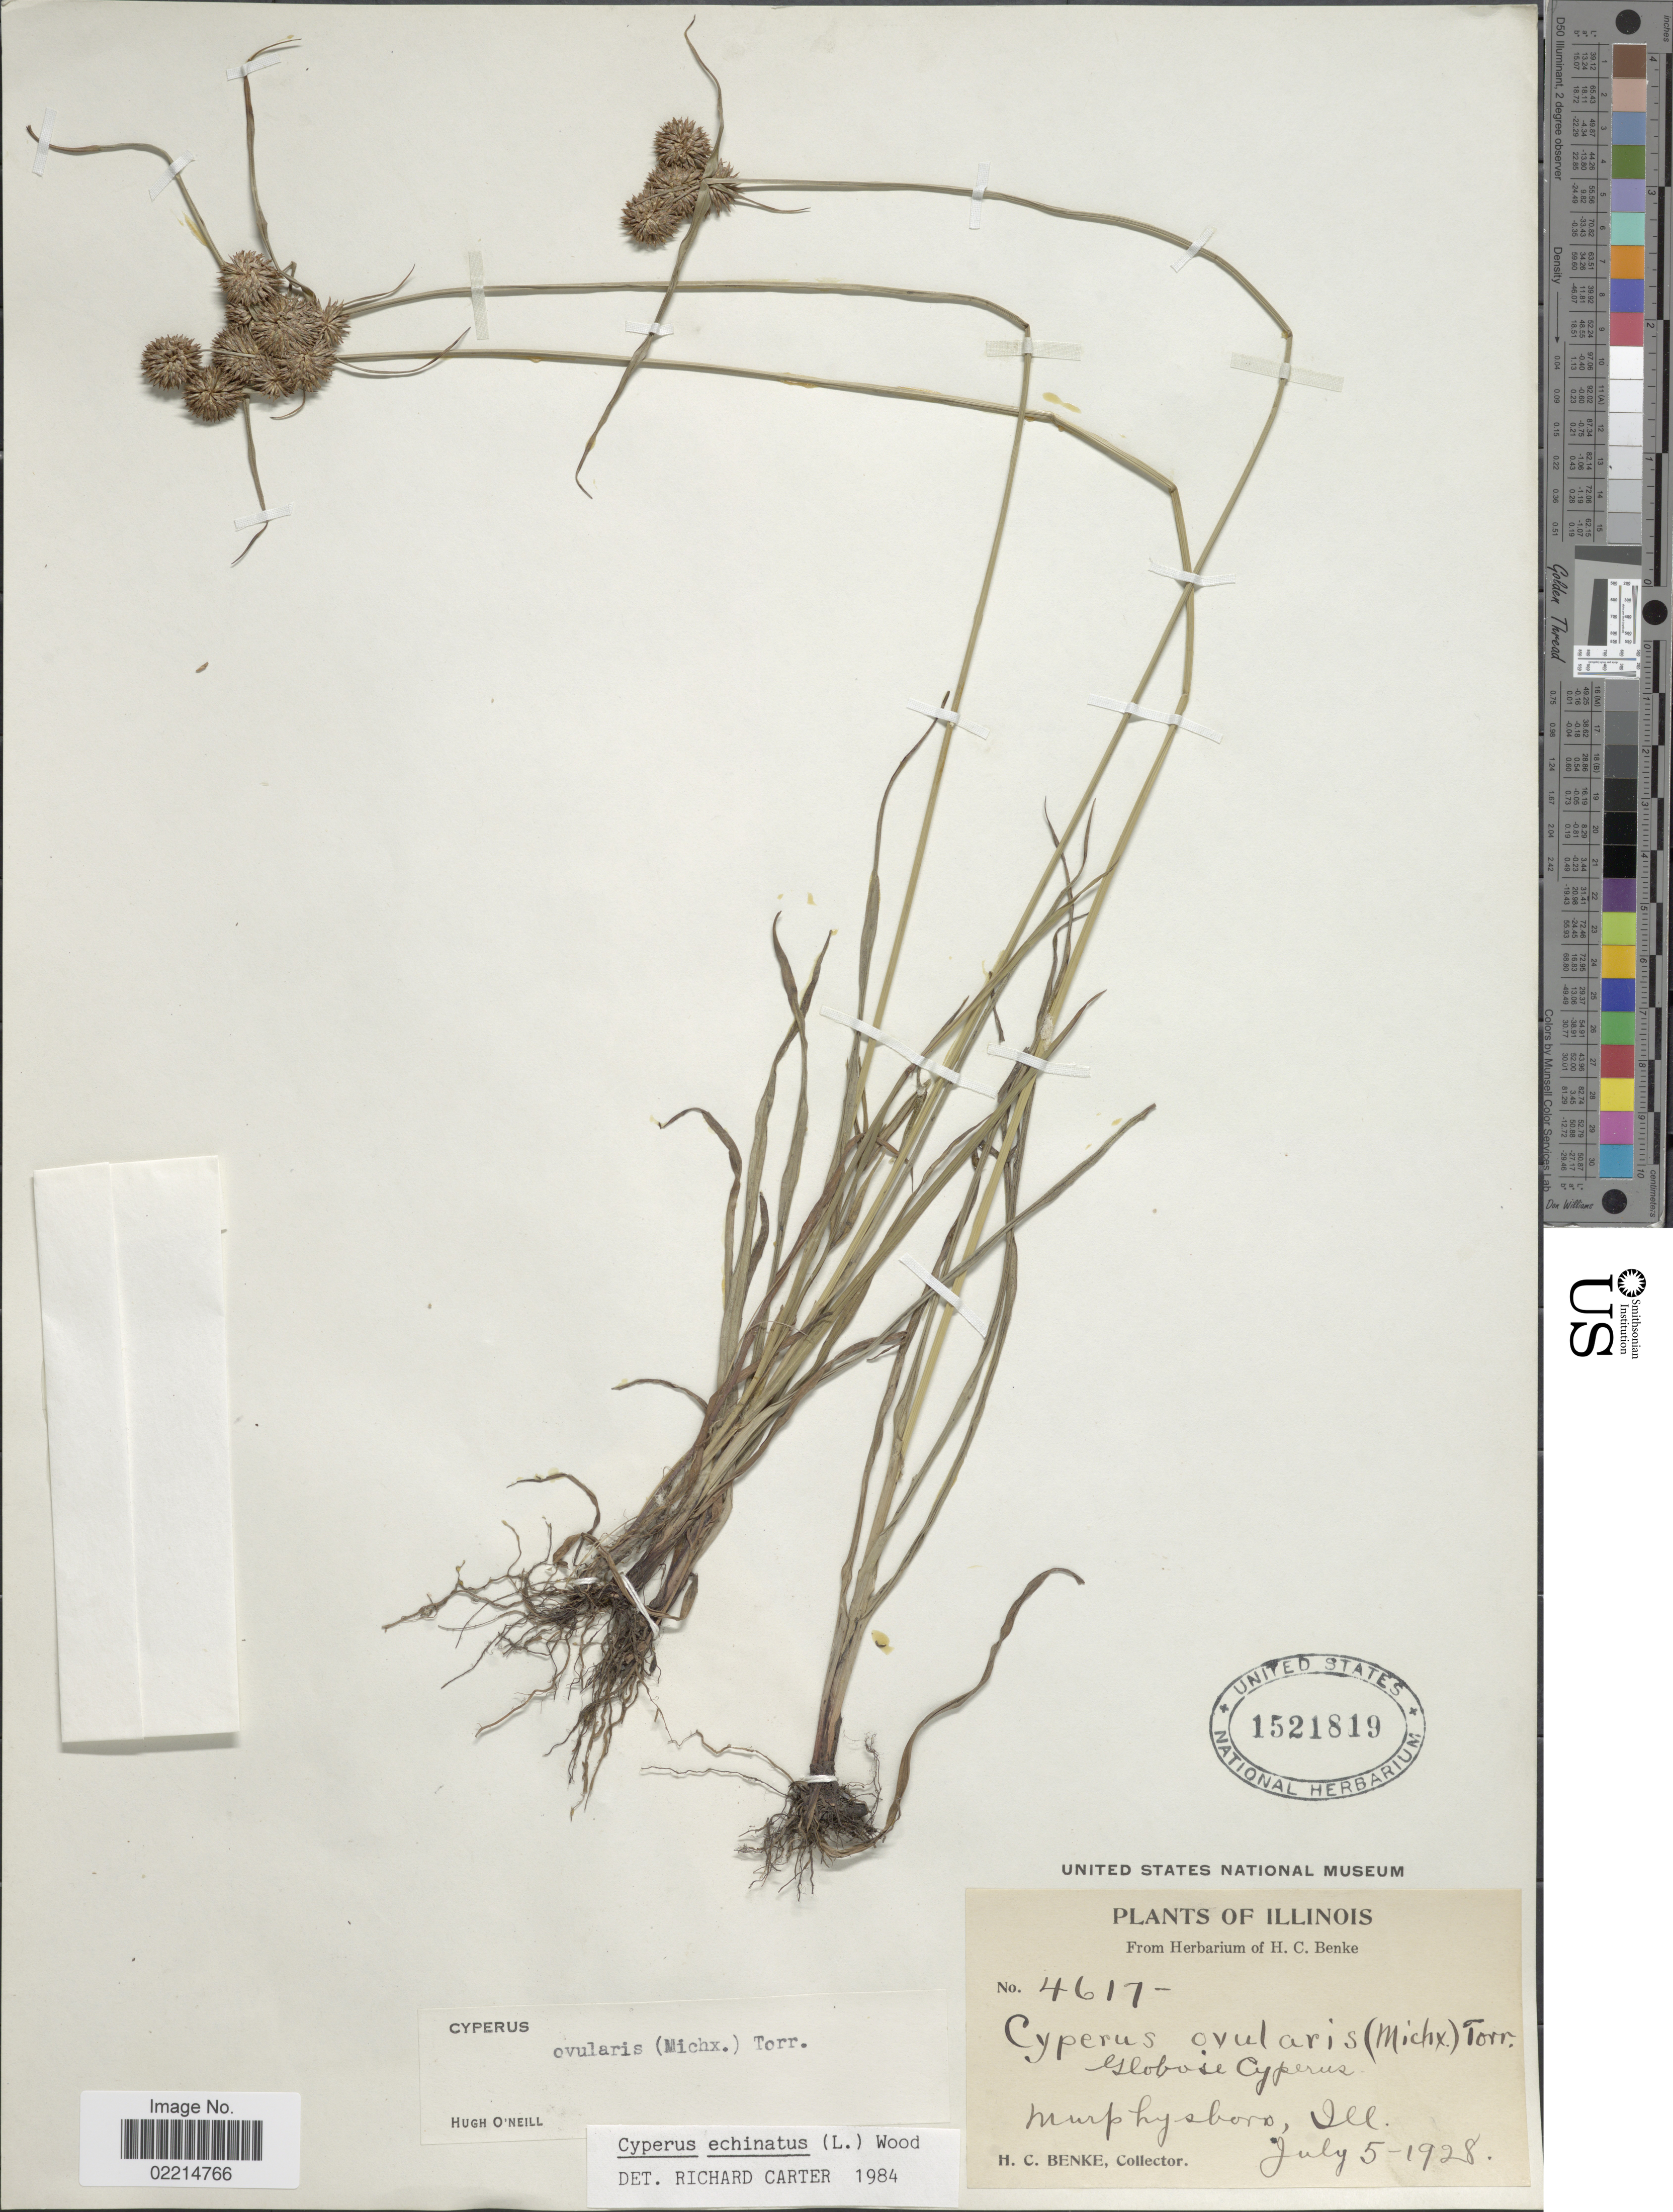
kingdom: Plantae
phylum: Tracheophyta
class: Liliopsida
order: Poales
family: Cyperaceae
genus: Cyperus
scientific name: Cyperus echinatus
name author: (L.) Alph. Wood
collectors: H. Benke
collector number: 4617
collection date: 1928-07-05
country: United States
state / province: Illinois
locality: Murphysboro, Ill.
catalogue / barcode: US 1521819